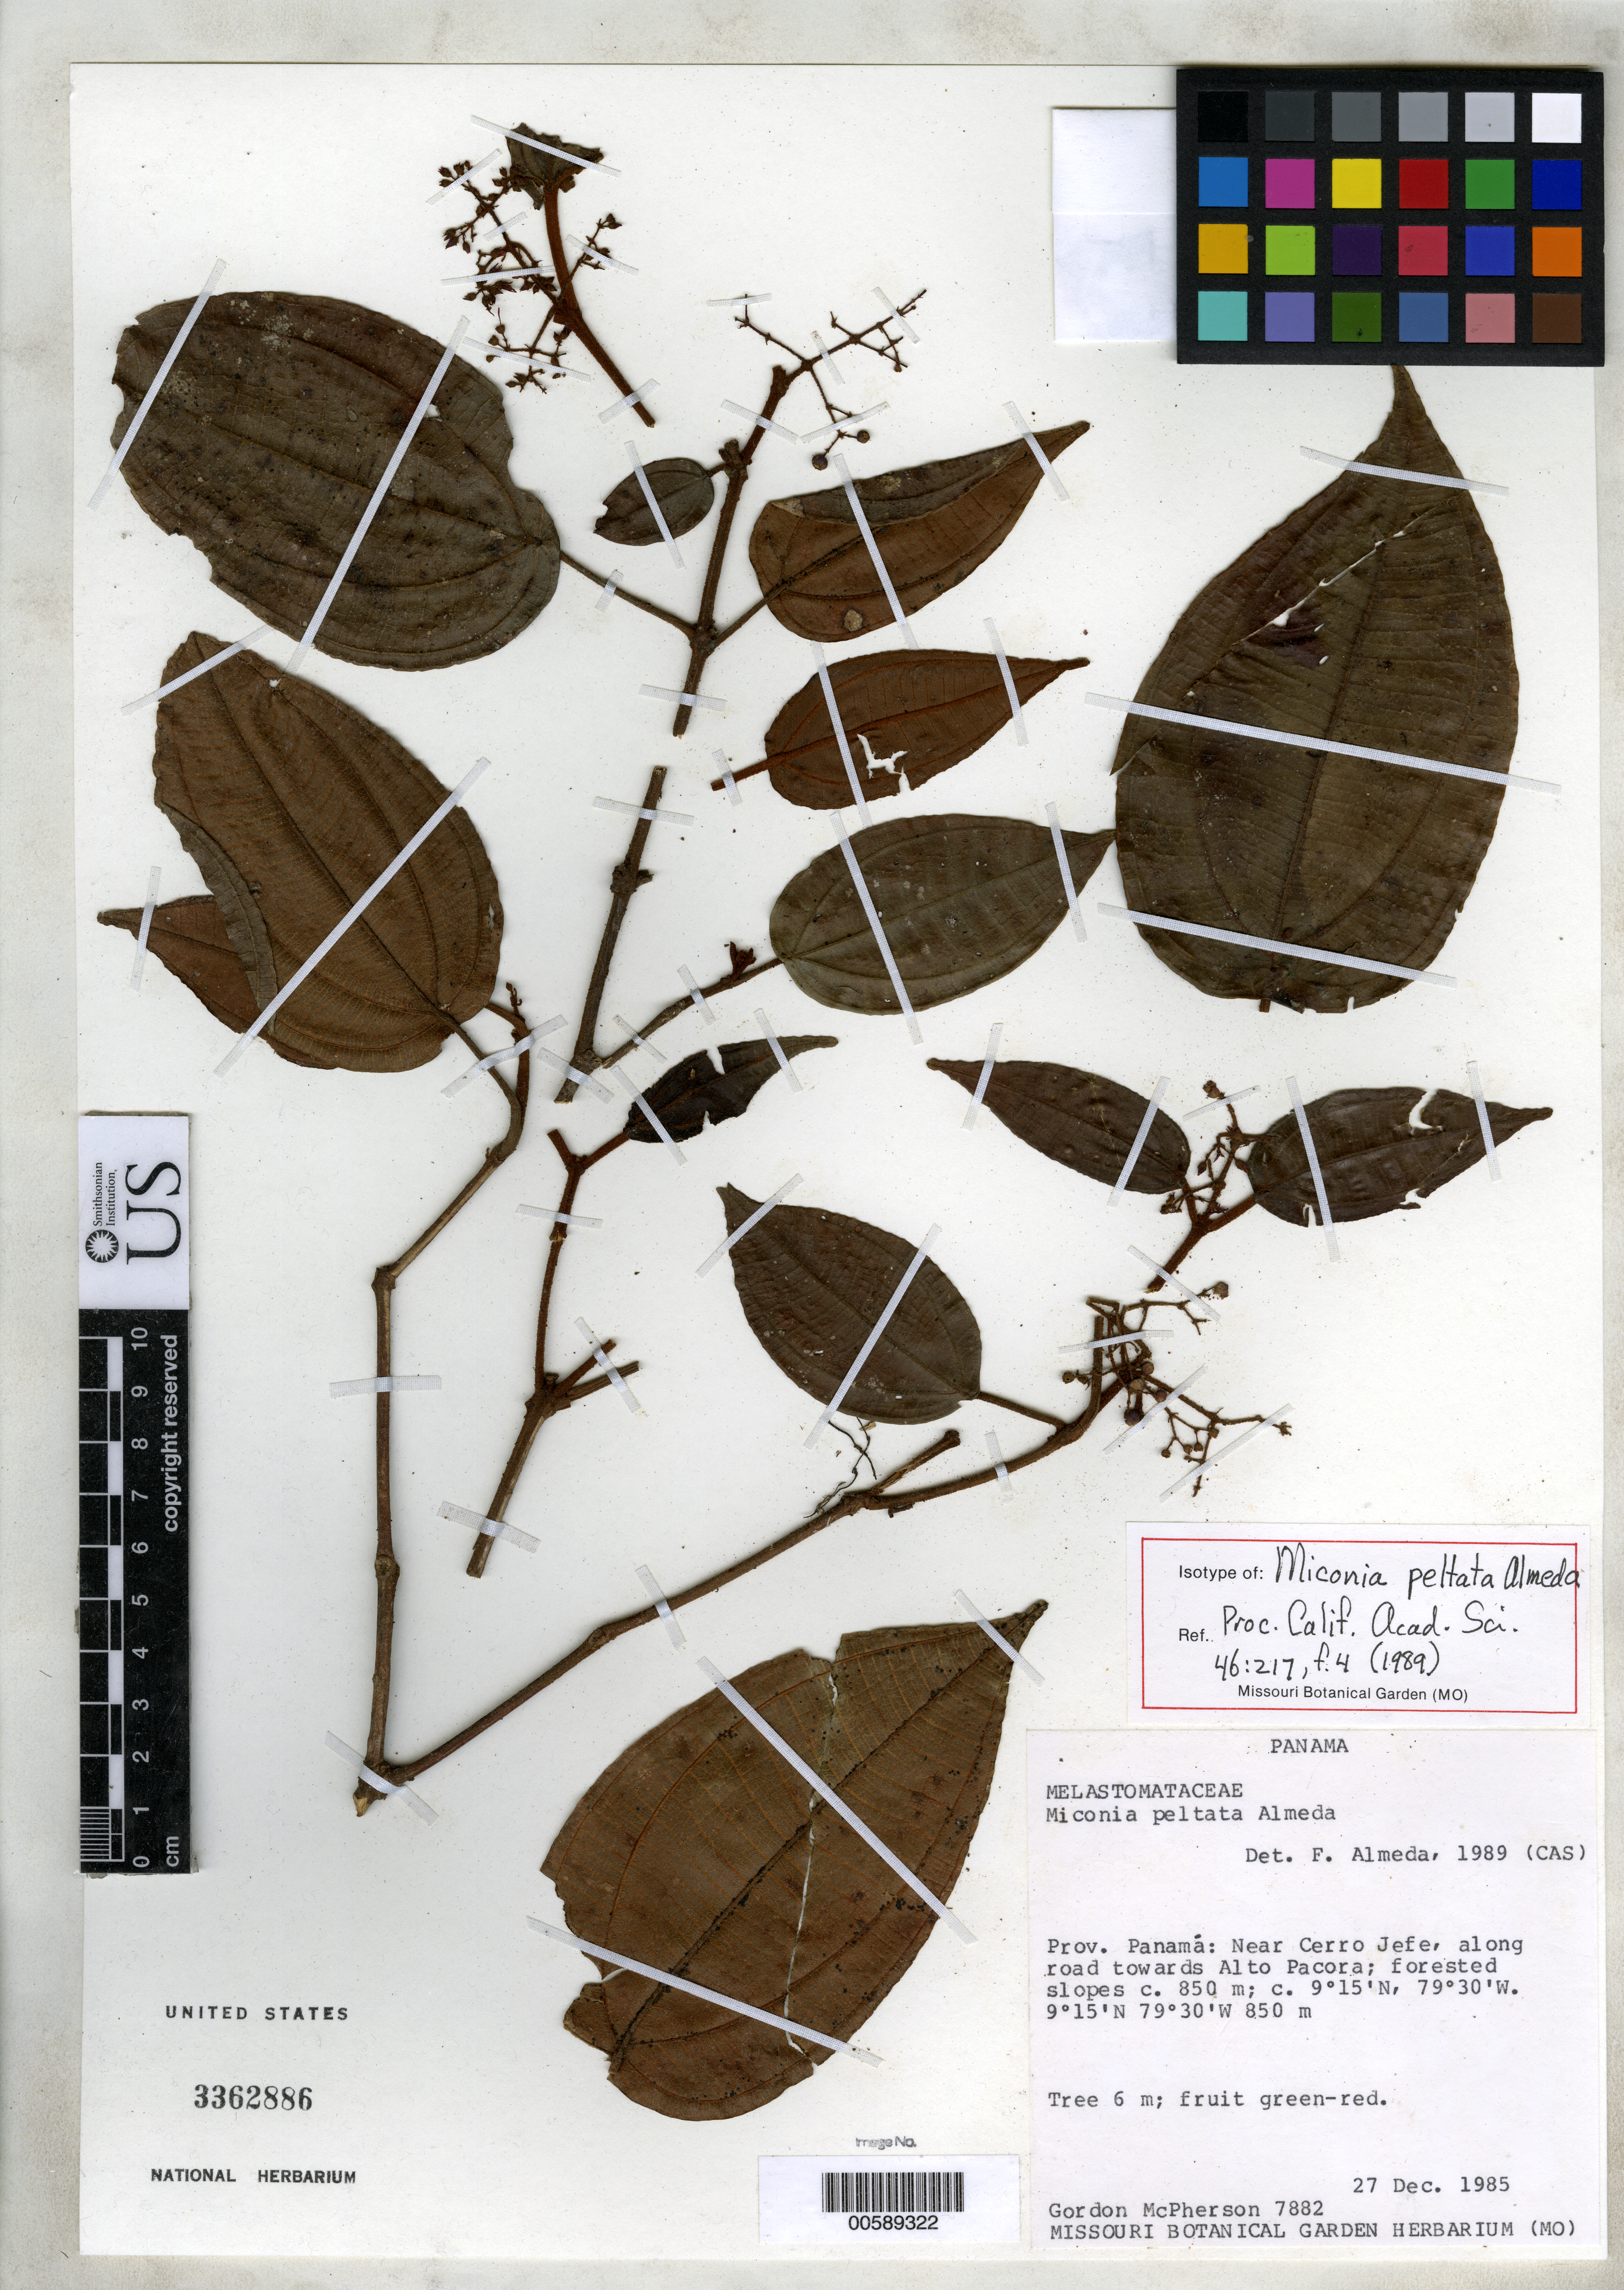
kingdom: Plantae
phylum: Tracheophyta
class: Magnoliopsida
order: Myrtales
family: Melastomataceae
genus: Miconia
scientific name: Miconia peltata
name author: Almeda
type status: Isotype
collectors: G. D. McPherson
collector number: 7882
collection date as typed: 27 Dec 1985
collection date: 1985-12-27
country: Panama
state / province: Panamá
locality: Near Cerro Jefe, along road towards Altopacora.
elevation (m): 850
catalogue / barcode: US 3362886